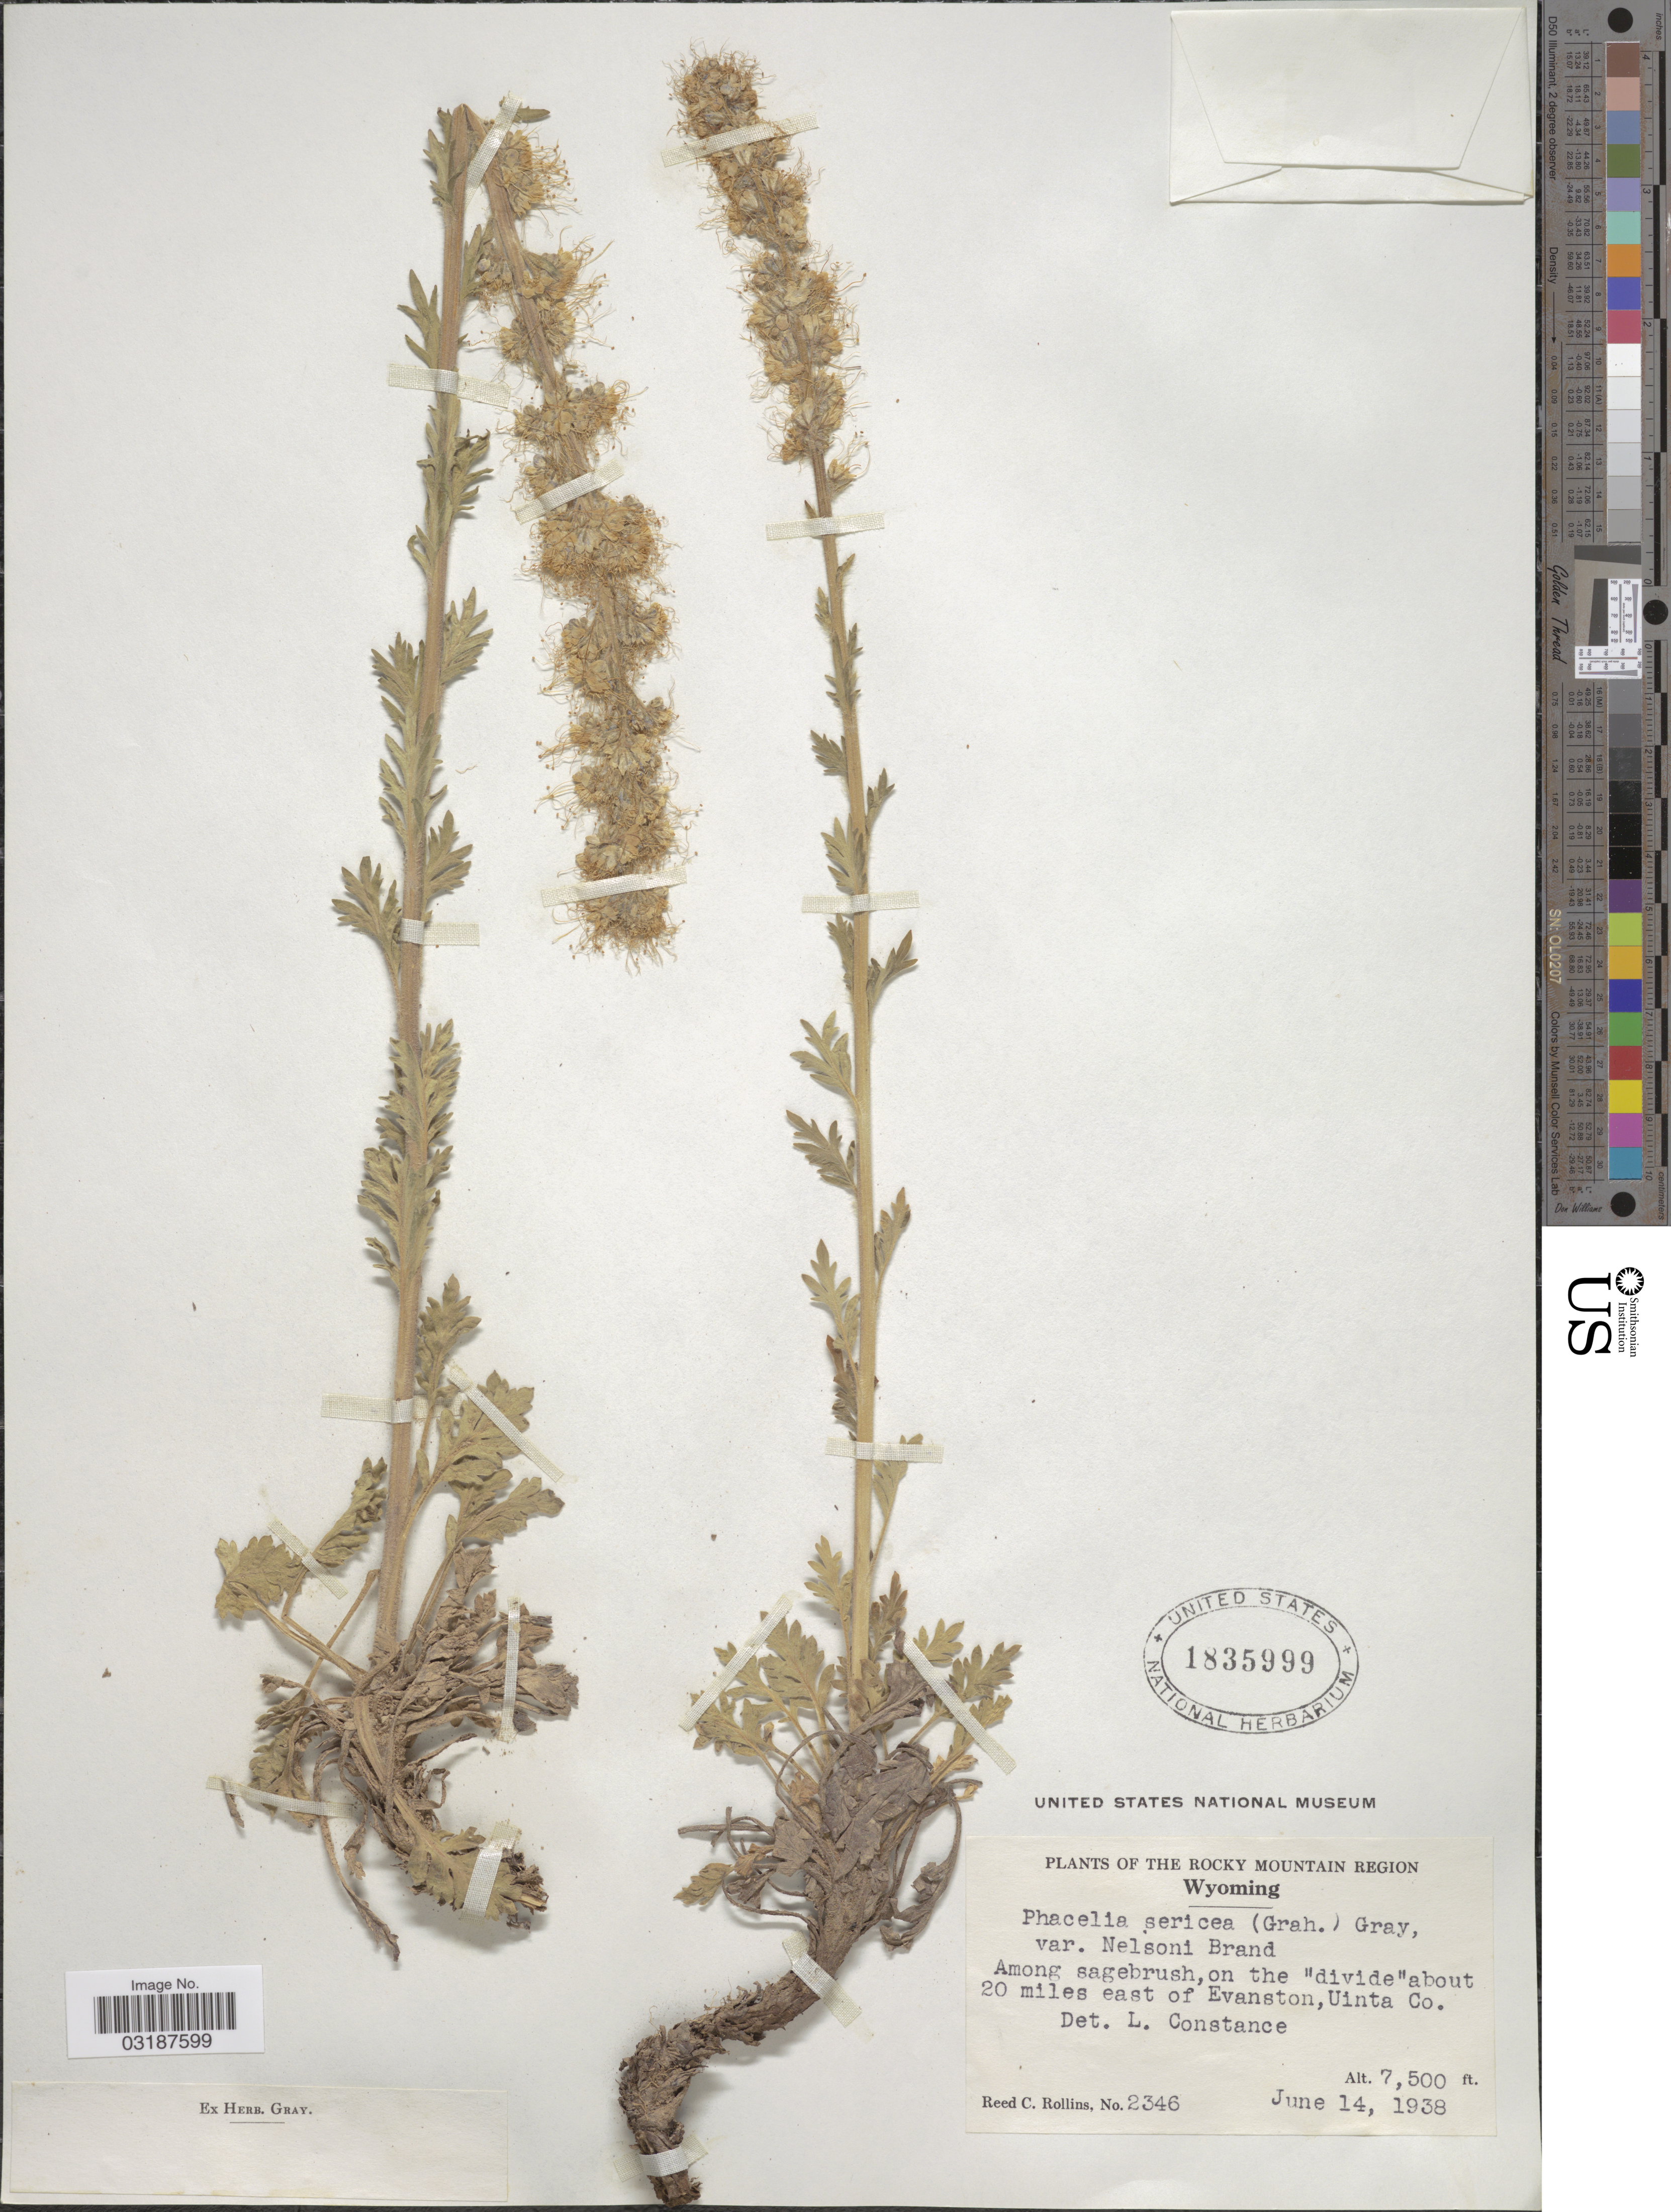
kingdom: Plantae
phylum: Tracheophyta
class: Magnoliopsida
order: Boraginales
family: Hydrophyllaceae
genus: Phacelia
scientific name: Phacelia sericea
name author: (Graham) A. Gray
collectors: R. C. Rollins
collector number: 2346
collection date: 1938-06-14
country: United States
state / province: Wyoming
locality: The Rocky Mountain Region. Among sagebrush, on the "divide"about 20 miles east of Evanston, Uinta Co.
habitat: among sagebrush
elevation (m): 2286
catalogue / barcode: US 1835999